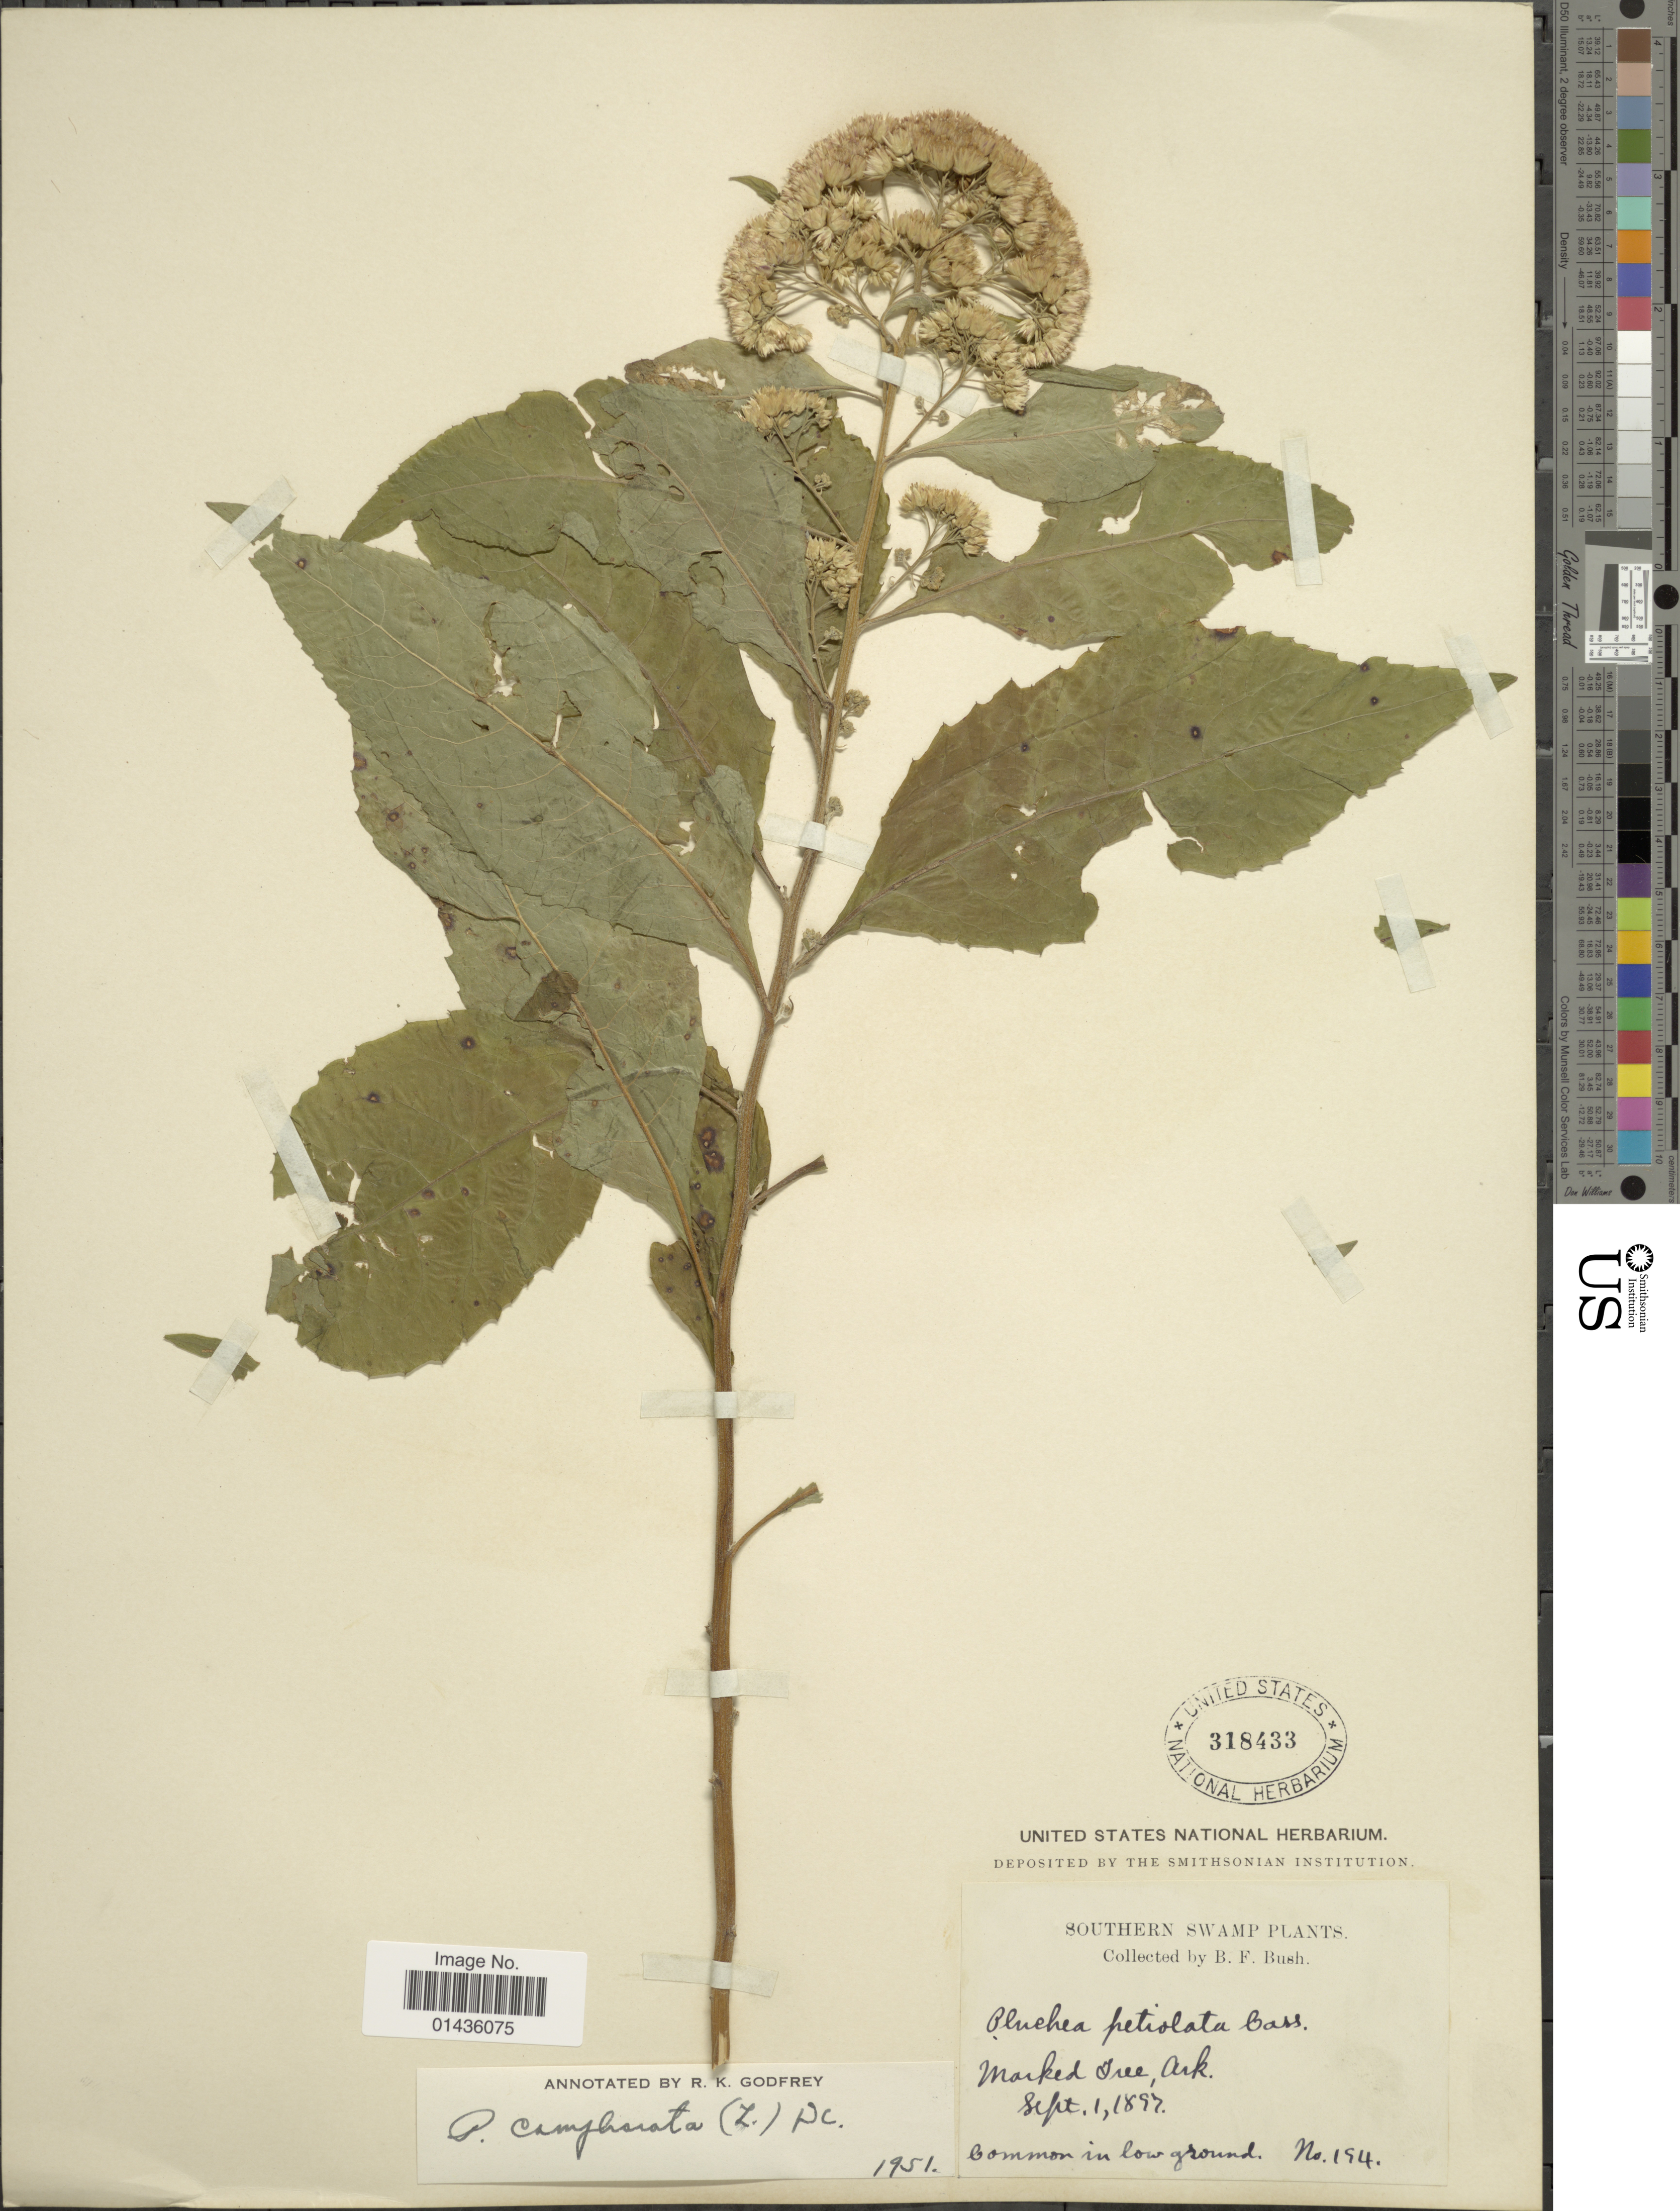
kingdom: Plantae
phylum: Tracheophyta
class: Magnoliopsida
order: Asterales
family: Asteraceae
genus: Pluchea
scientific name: Pluchea camphorata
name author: (L.) DC.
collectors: B. F. Bush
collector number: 194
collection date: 1897-09-01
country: United States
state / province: Arkansas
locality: Southern Swamp, Marked Tree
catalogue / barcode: US 318433